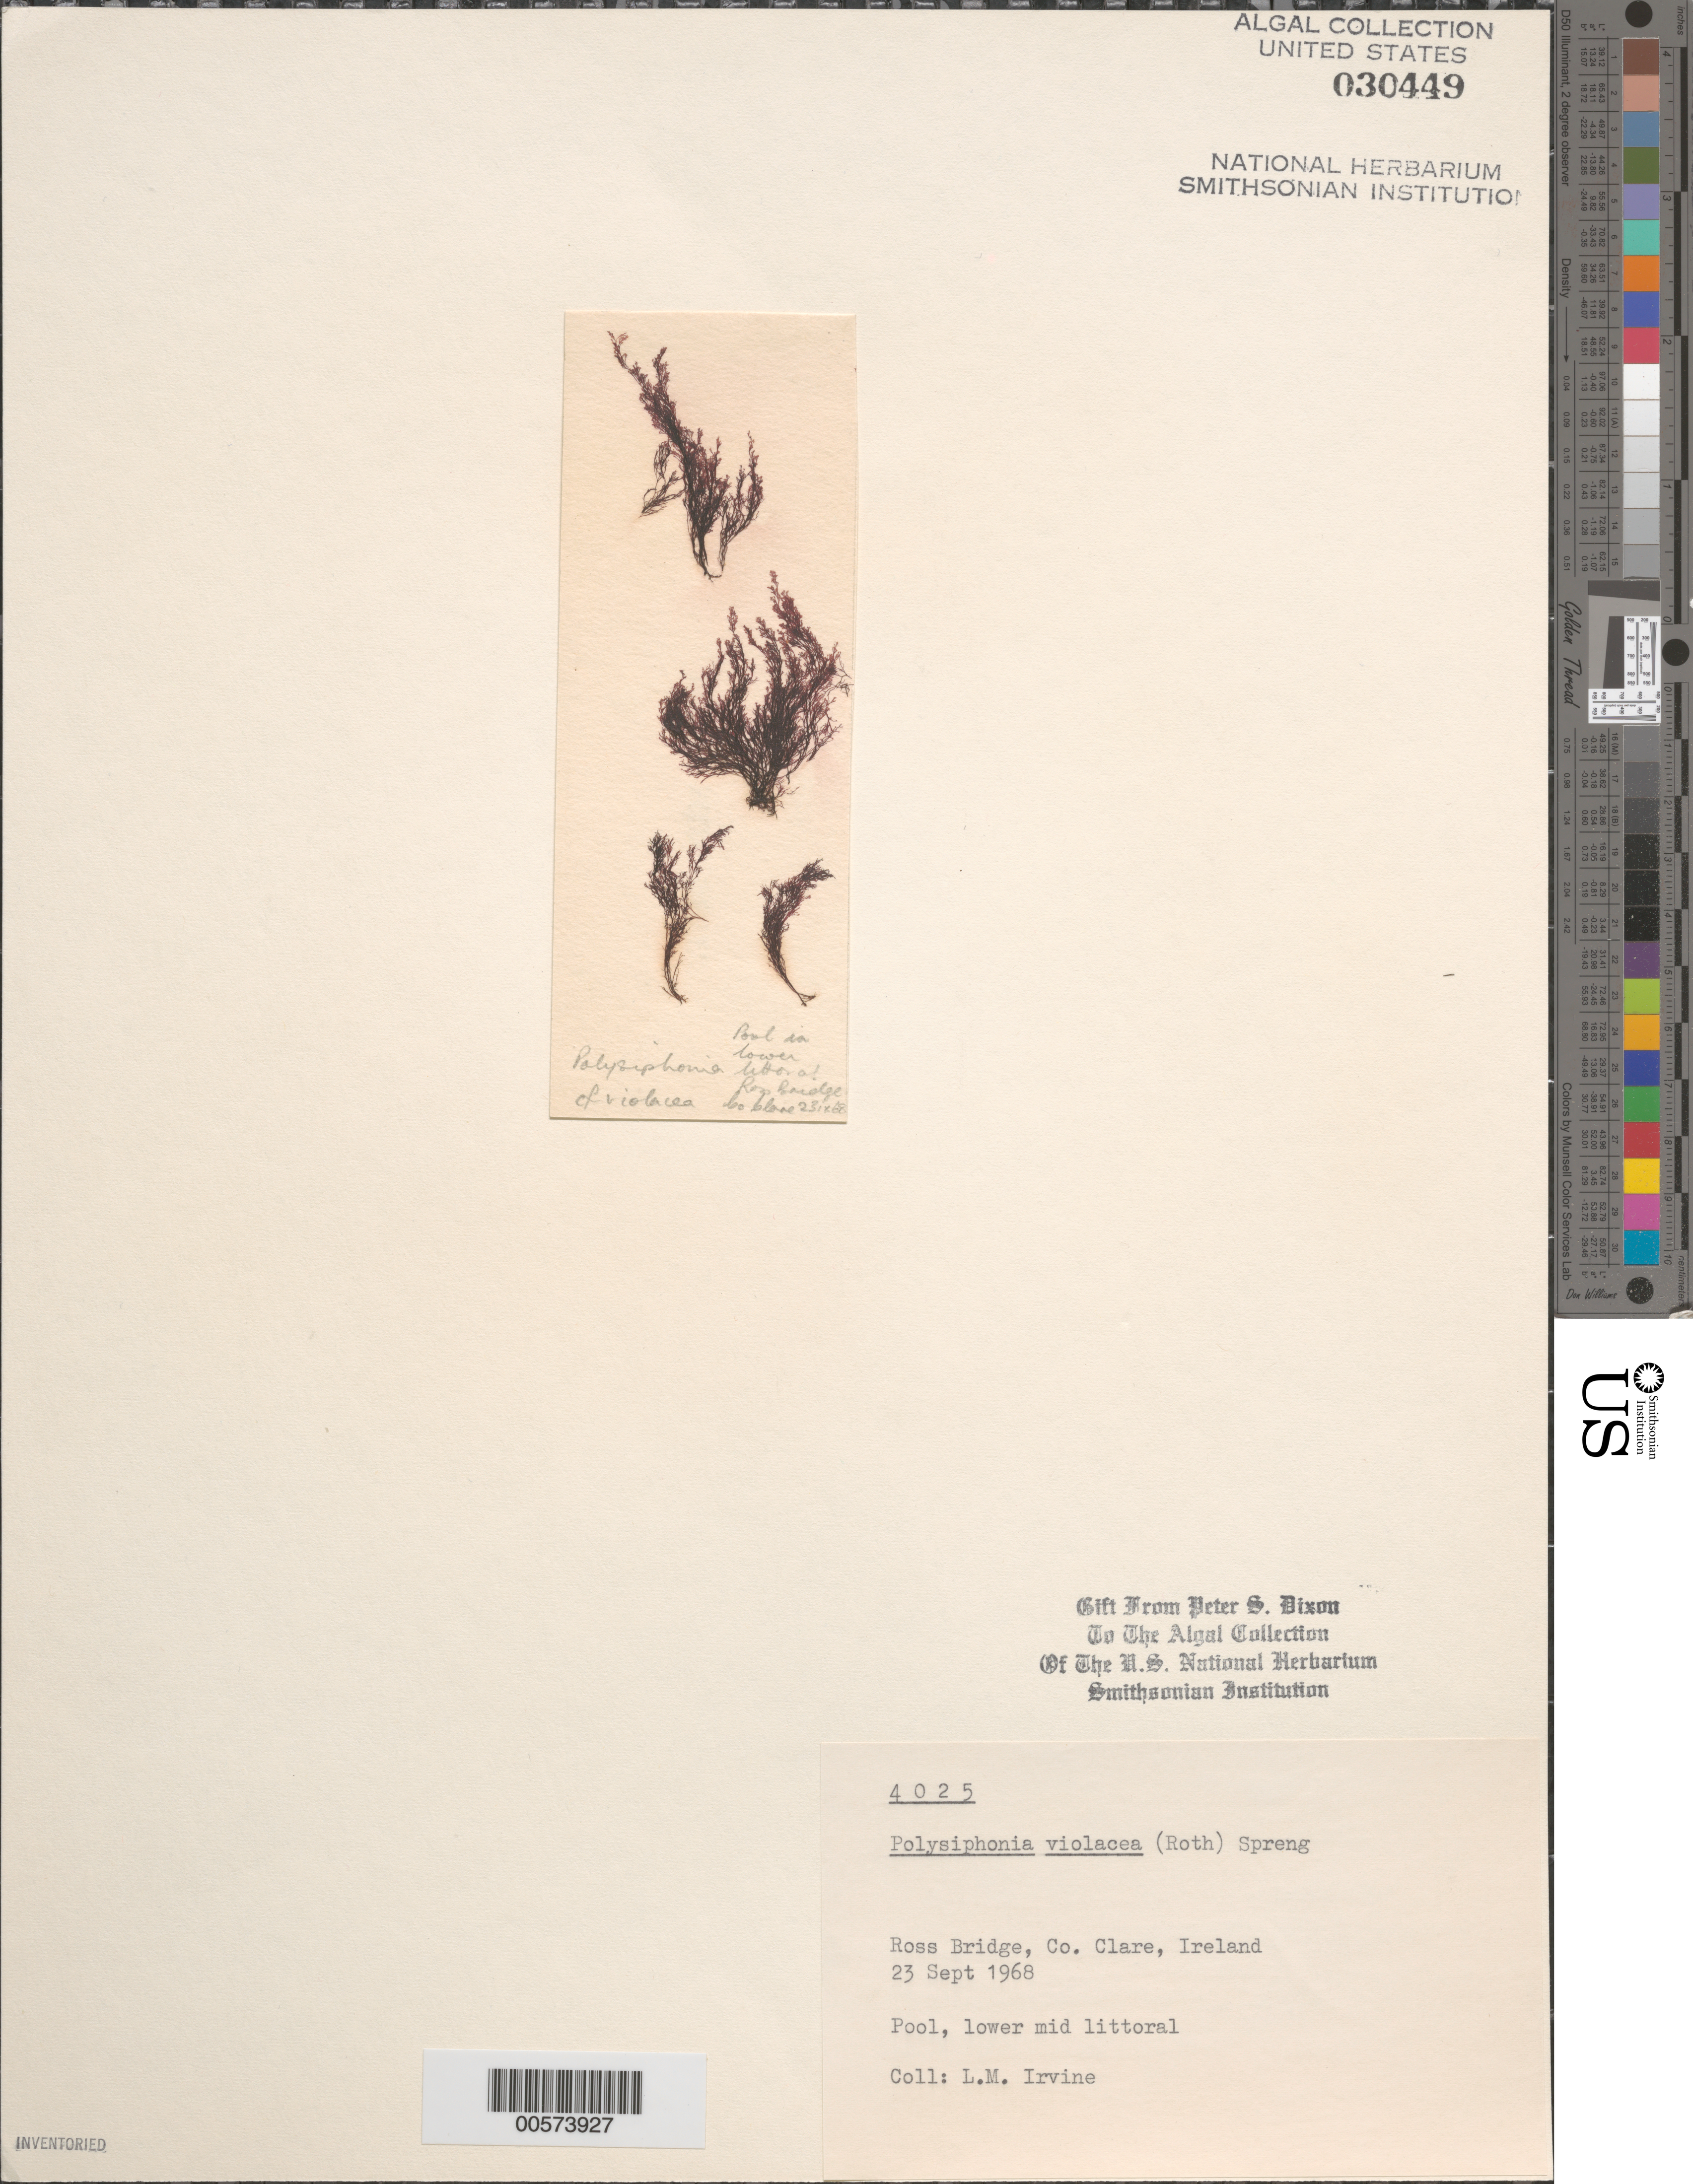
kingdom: Plantae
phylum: Rhodophyta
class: Florideophyceae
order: Ceramiales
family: Rhodomelaceae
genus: Vertebrata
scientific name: Vertebrata fucoides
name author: (Hudson) Kuntze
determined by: Algae name updating Project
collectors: L. M. Irvine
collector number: PSD 4025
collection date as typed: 23 Sep 1968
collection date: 1968-09-23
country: Ireland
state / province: Munster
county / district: Clare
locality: Ross Bridge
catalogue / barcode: US 30449